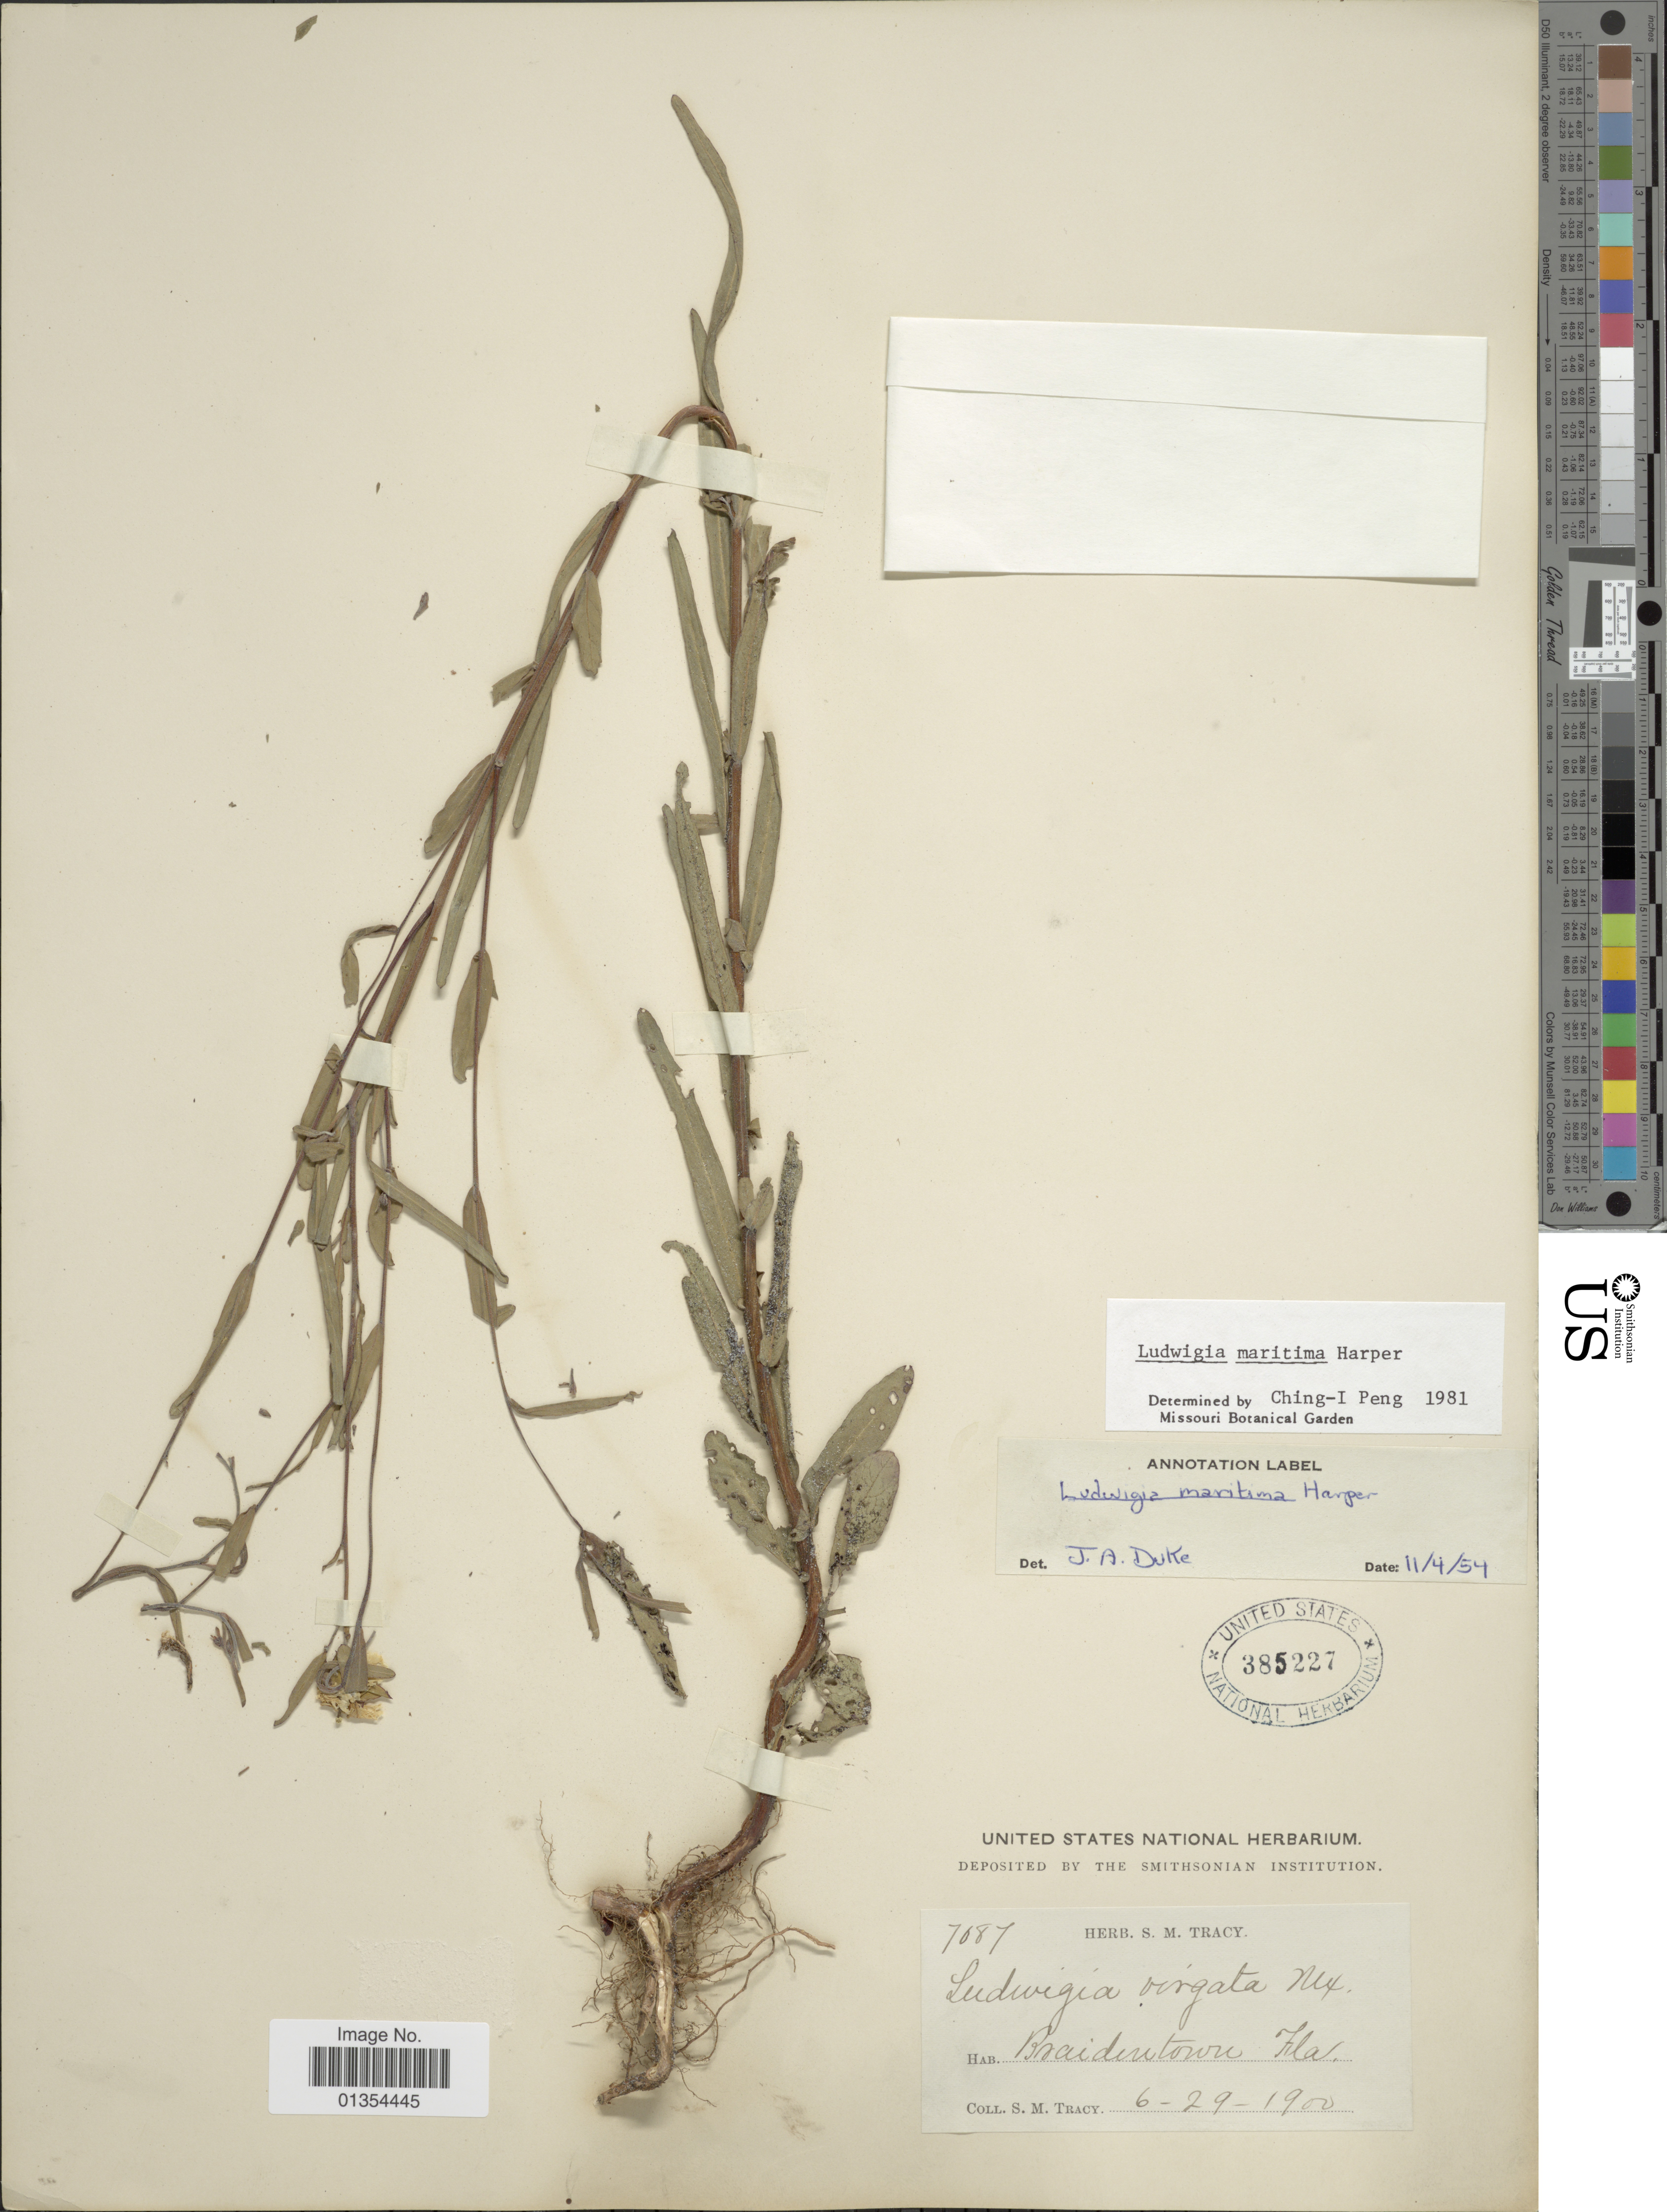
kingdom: Plantae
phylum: Tracheophyta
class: Magnoliopsida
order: Myrtales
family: Onagraceae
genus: Ludwigia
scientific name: Ludwigia maritima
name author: R.M. Harper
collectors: S. M. Tracy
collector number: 7087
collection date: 1900-06-29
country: United States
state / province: Florida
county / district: Manatee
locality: Braidentown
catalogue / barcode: US 385227